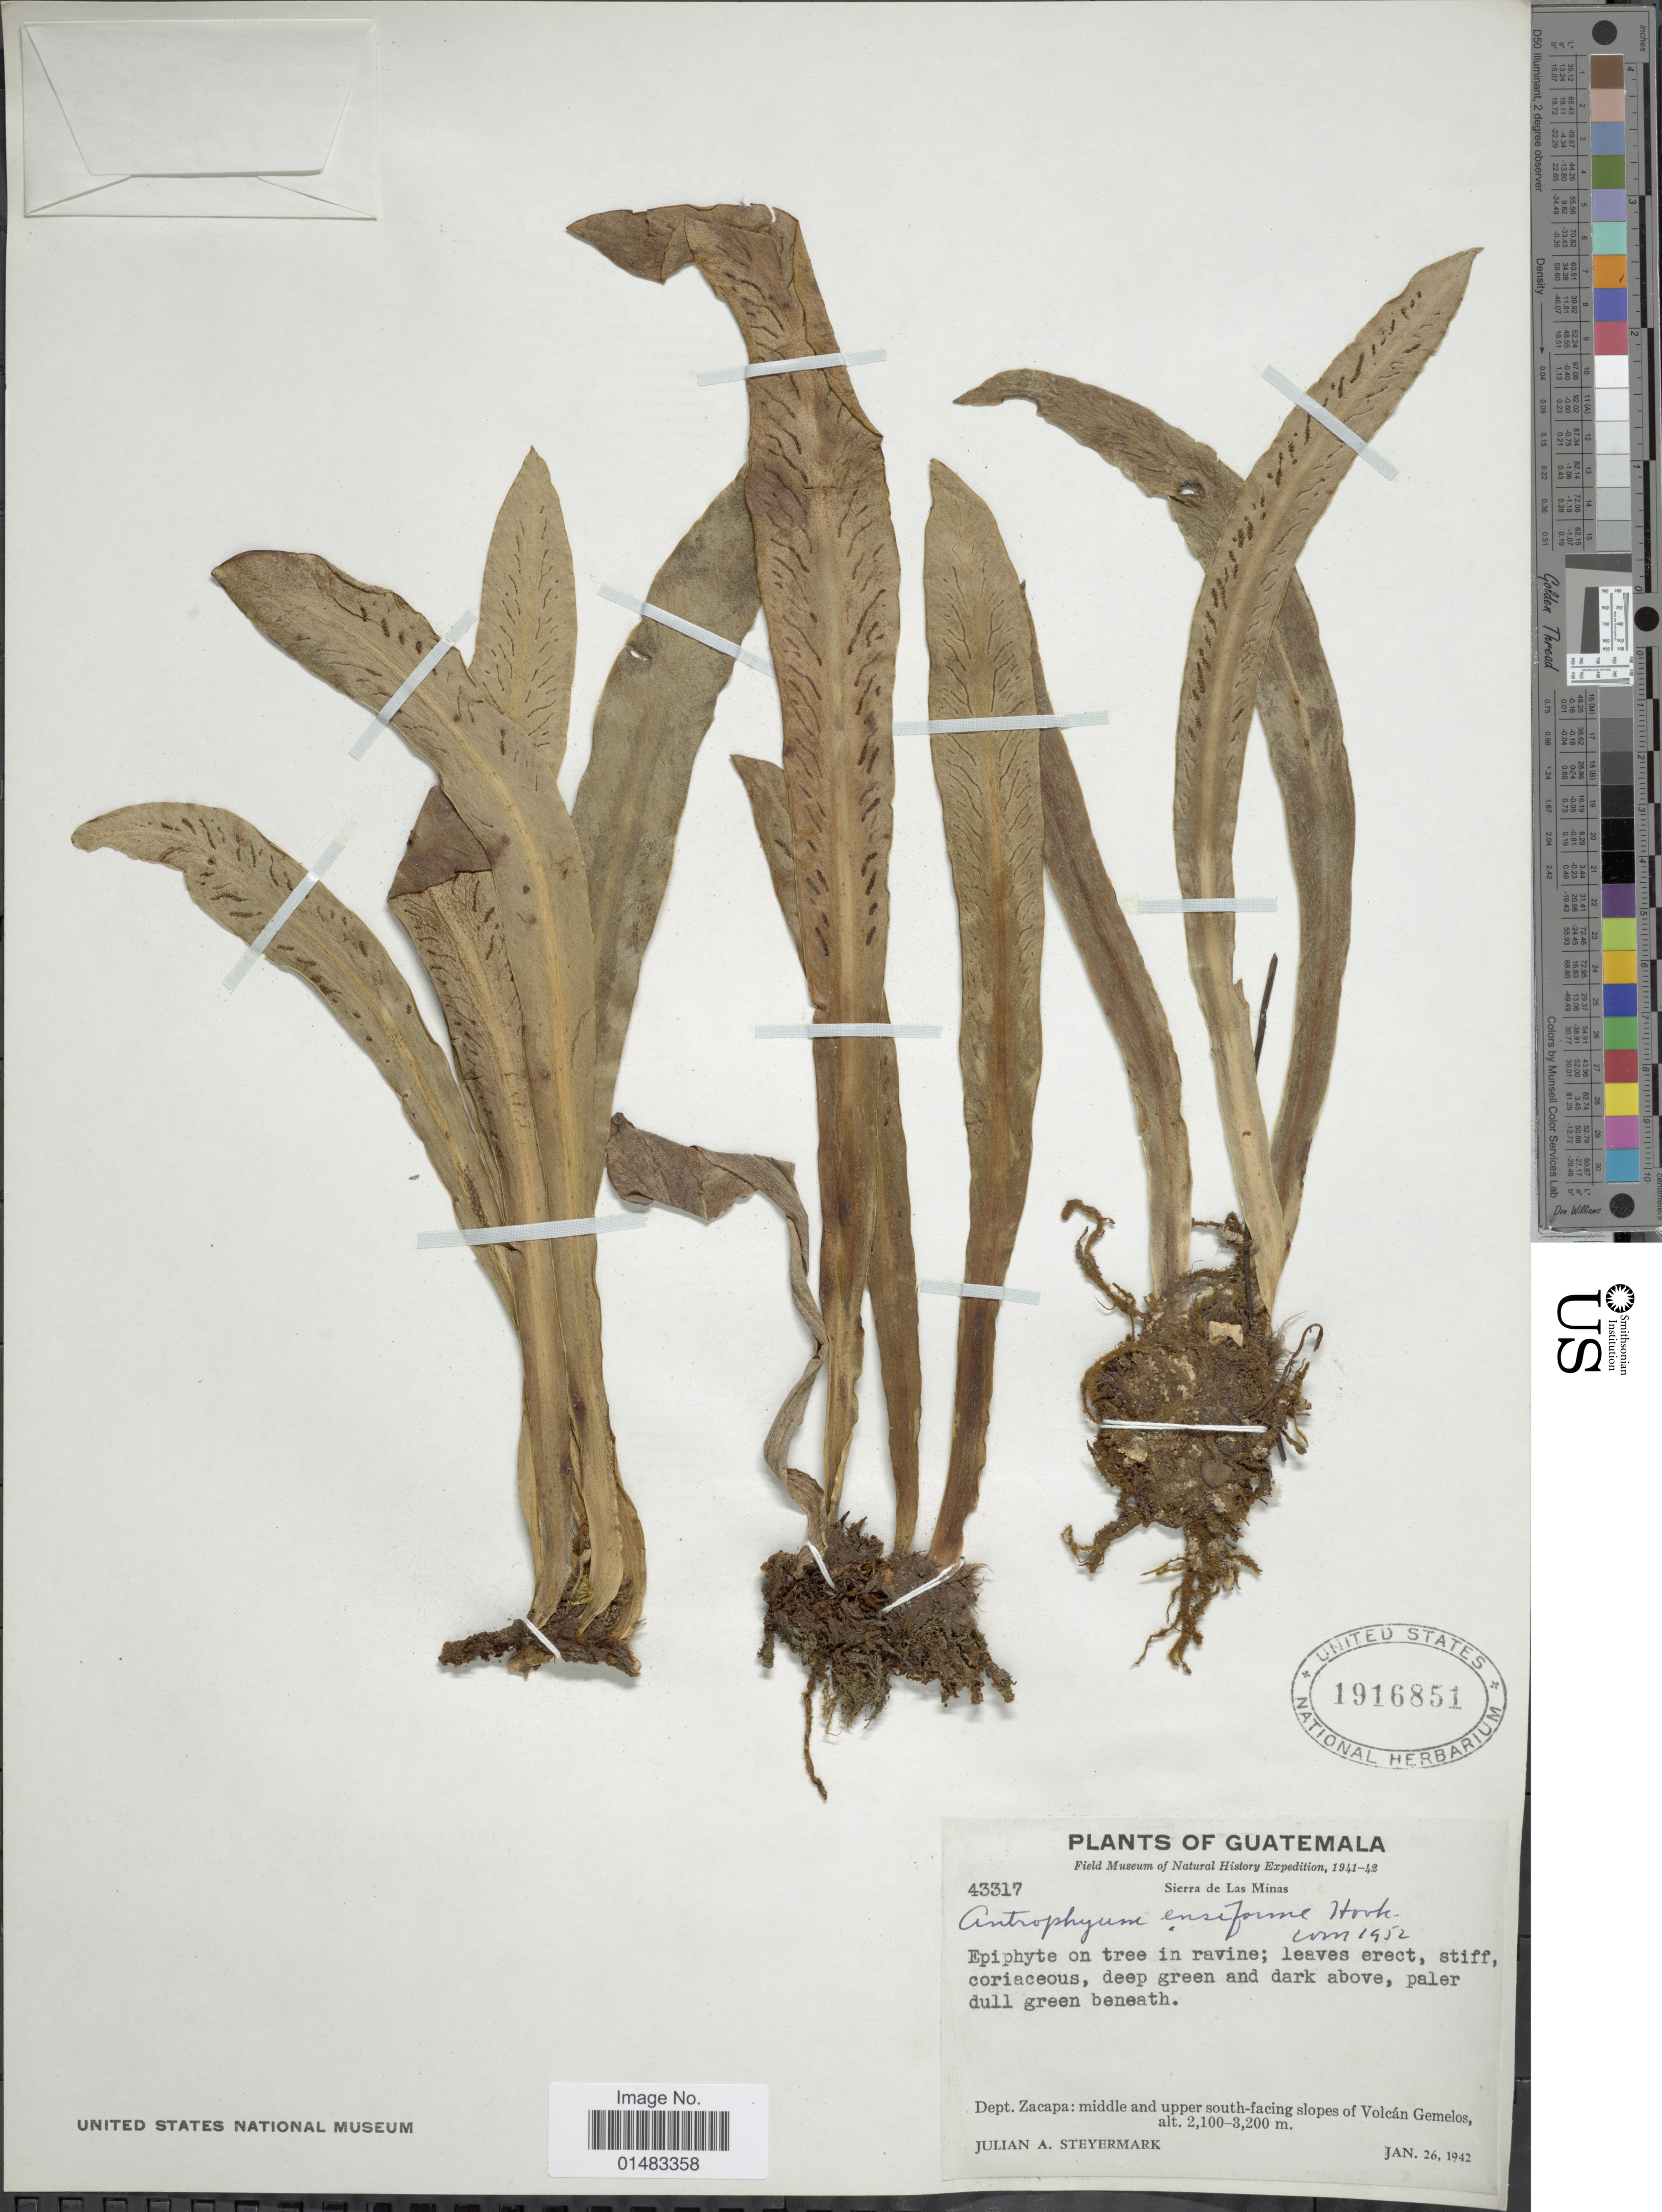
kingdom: Plantae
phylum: Tracheophyta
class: Polypodiopsida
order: Polypodiales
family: Pteridaceae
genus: Scoliosorus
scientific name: Scoliosorus ensiformis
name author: (Hook.) T. Moore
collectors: J. Steyermark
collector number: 43317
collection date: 1942-01-26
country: Guatemala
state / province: Zacapa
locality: Plants of Guatemala, Sierra de las Minas, middle and upper south facing slopes of Volcan Gemelos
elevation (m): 2100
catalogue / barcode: US 1916851